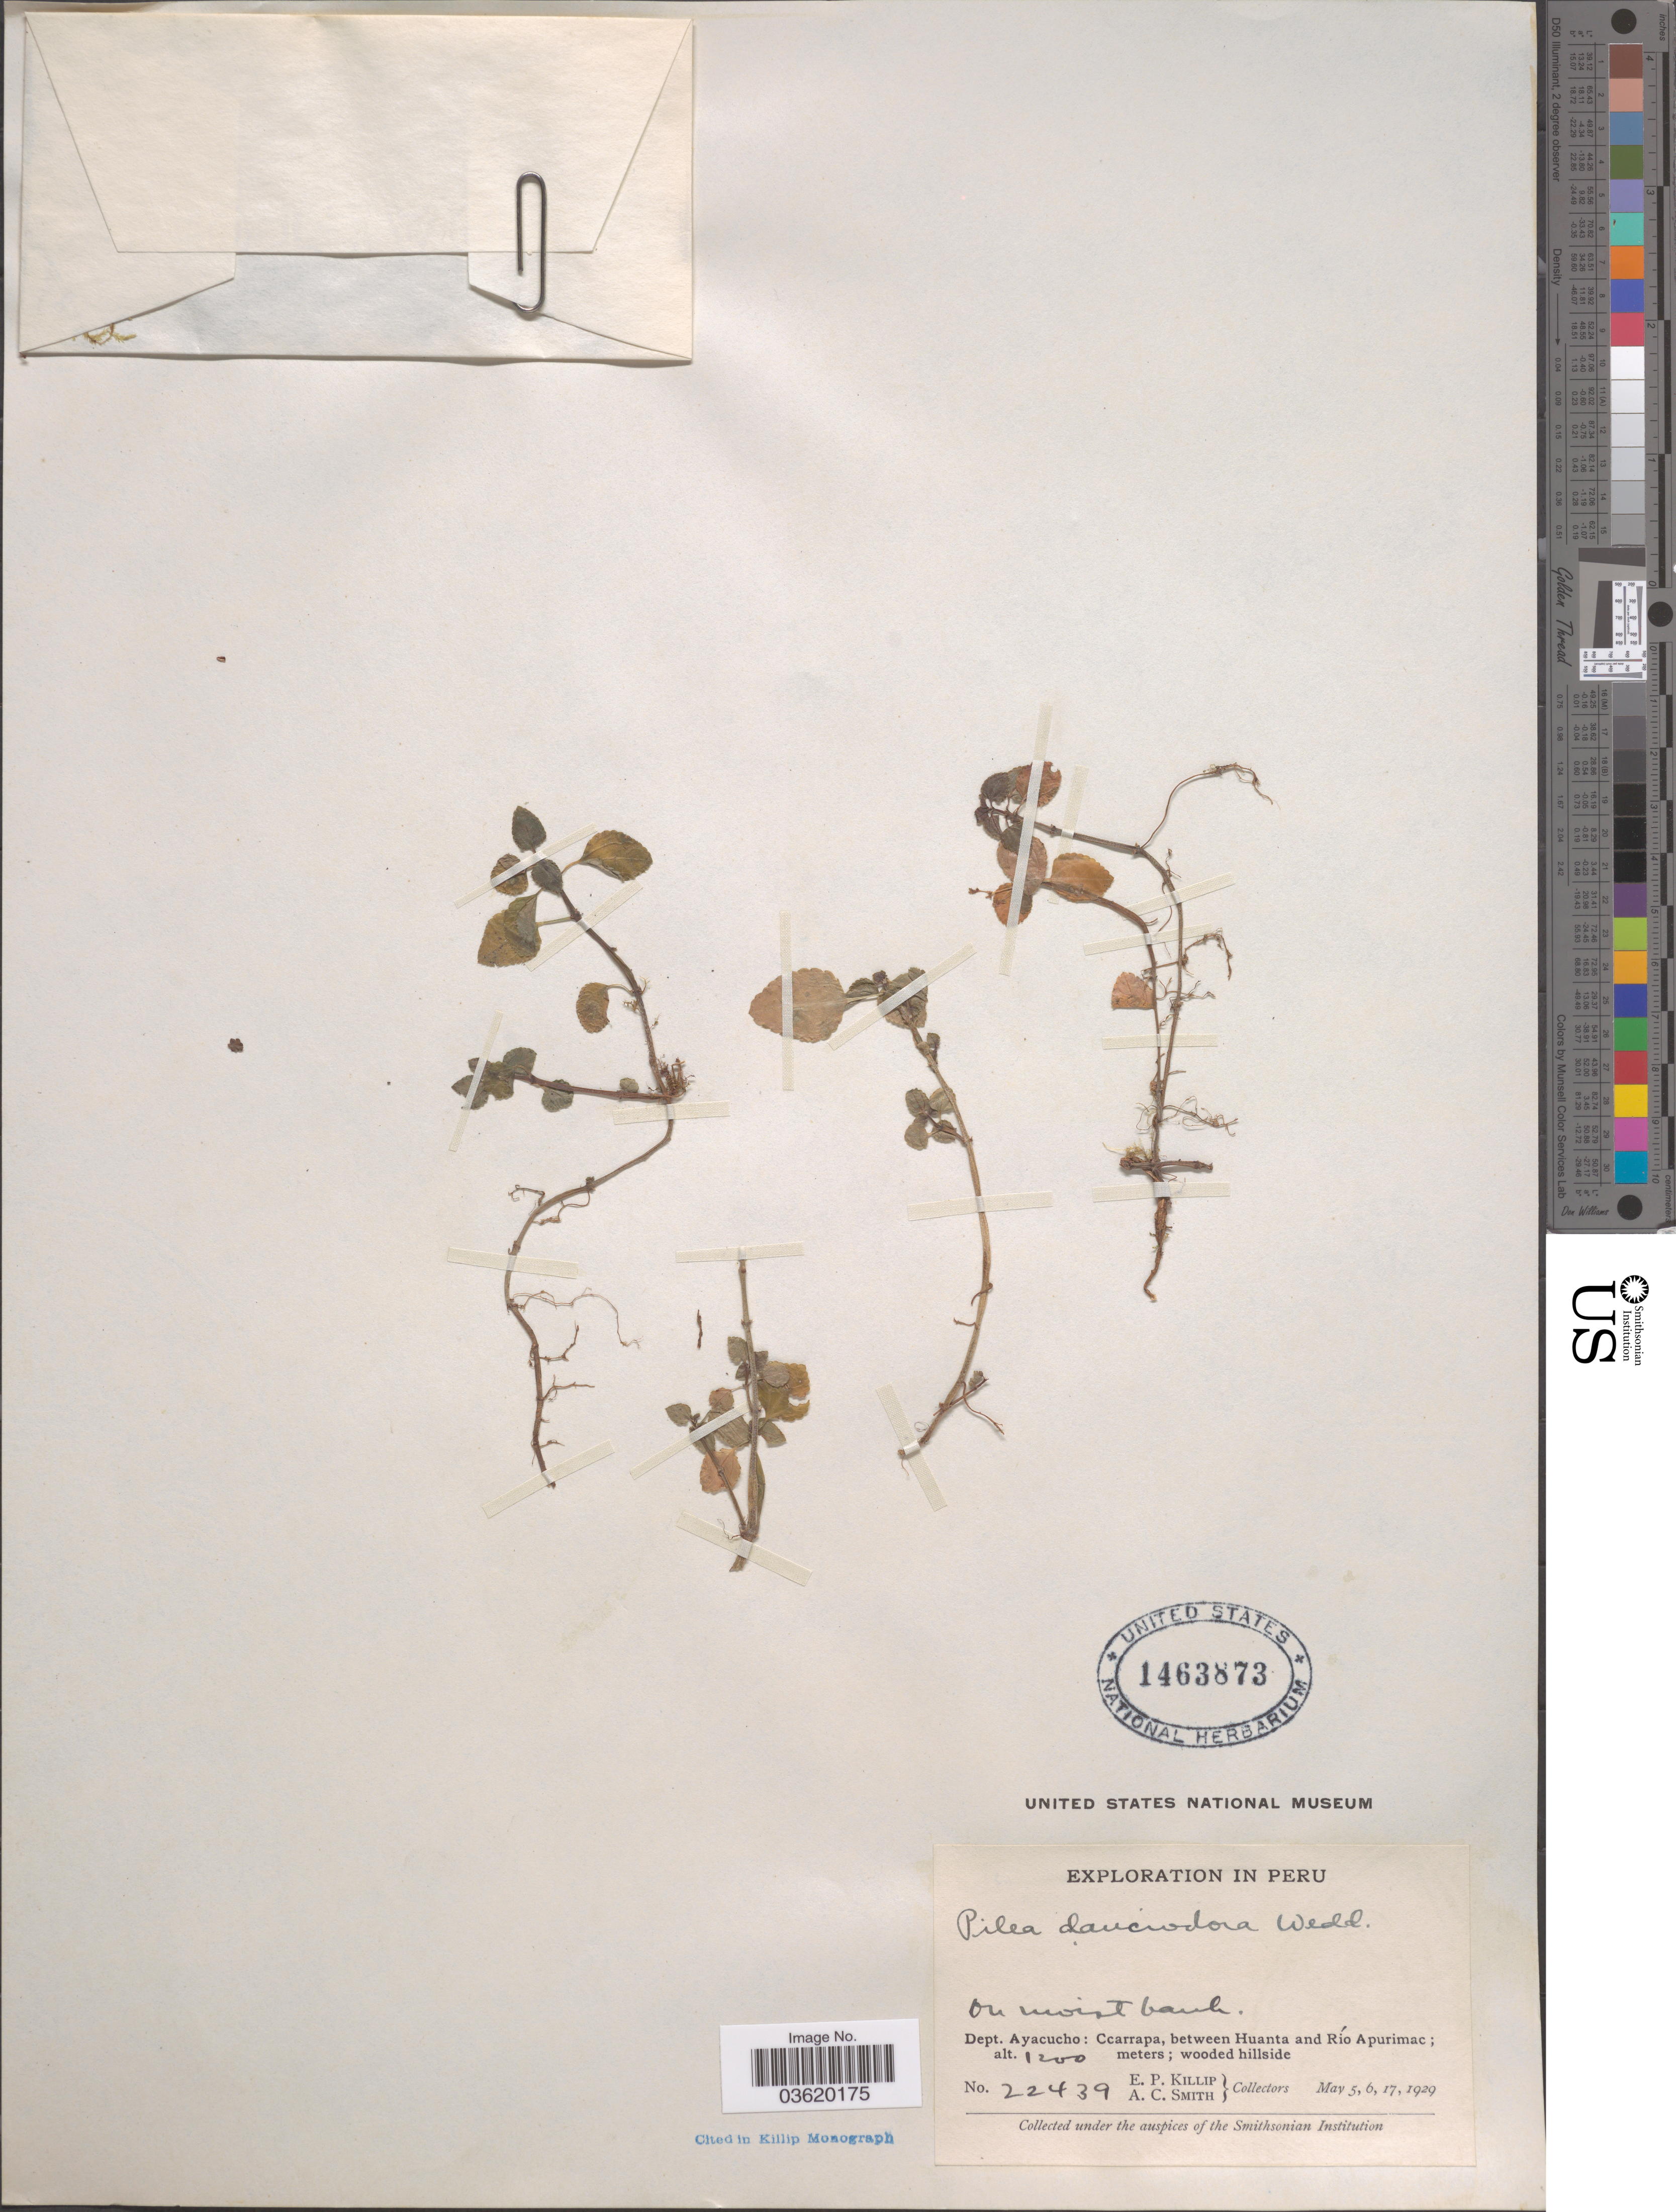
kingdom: Plantae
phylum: Tracheophyta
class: Magnoliopsida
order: Rosales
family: Urticaceae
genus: Pilea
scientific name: Pilea dauciodora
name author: Pav. ex Wedd.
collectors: E. P. Killip & A. C. Smith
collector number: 22439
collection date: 1929-05-05/1929-05-17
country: Peru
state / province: Ayacucho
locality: Dept. Ayacucho: Ccarrapa, between Huanta and Río Apurimac.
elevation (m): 1200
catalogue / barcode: US 1463873